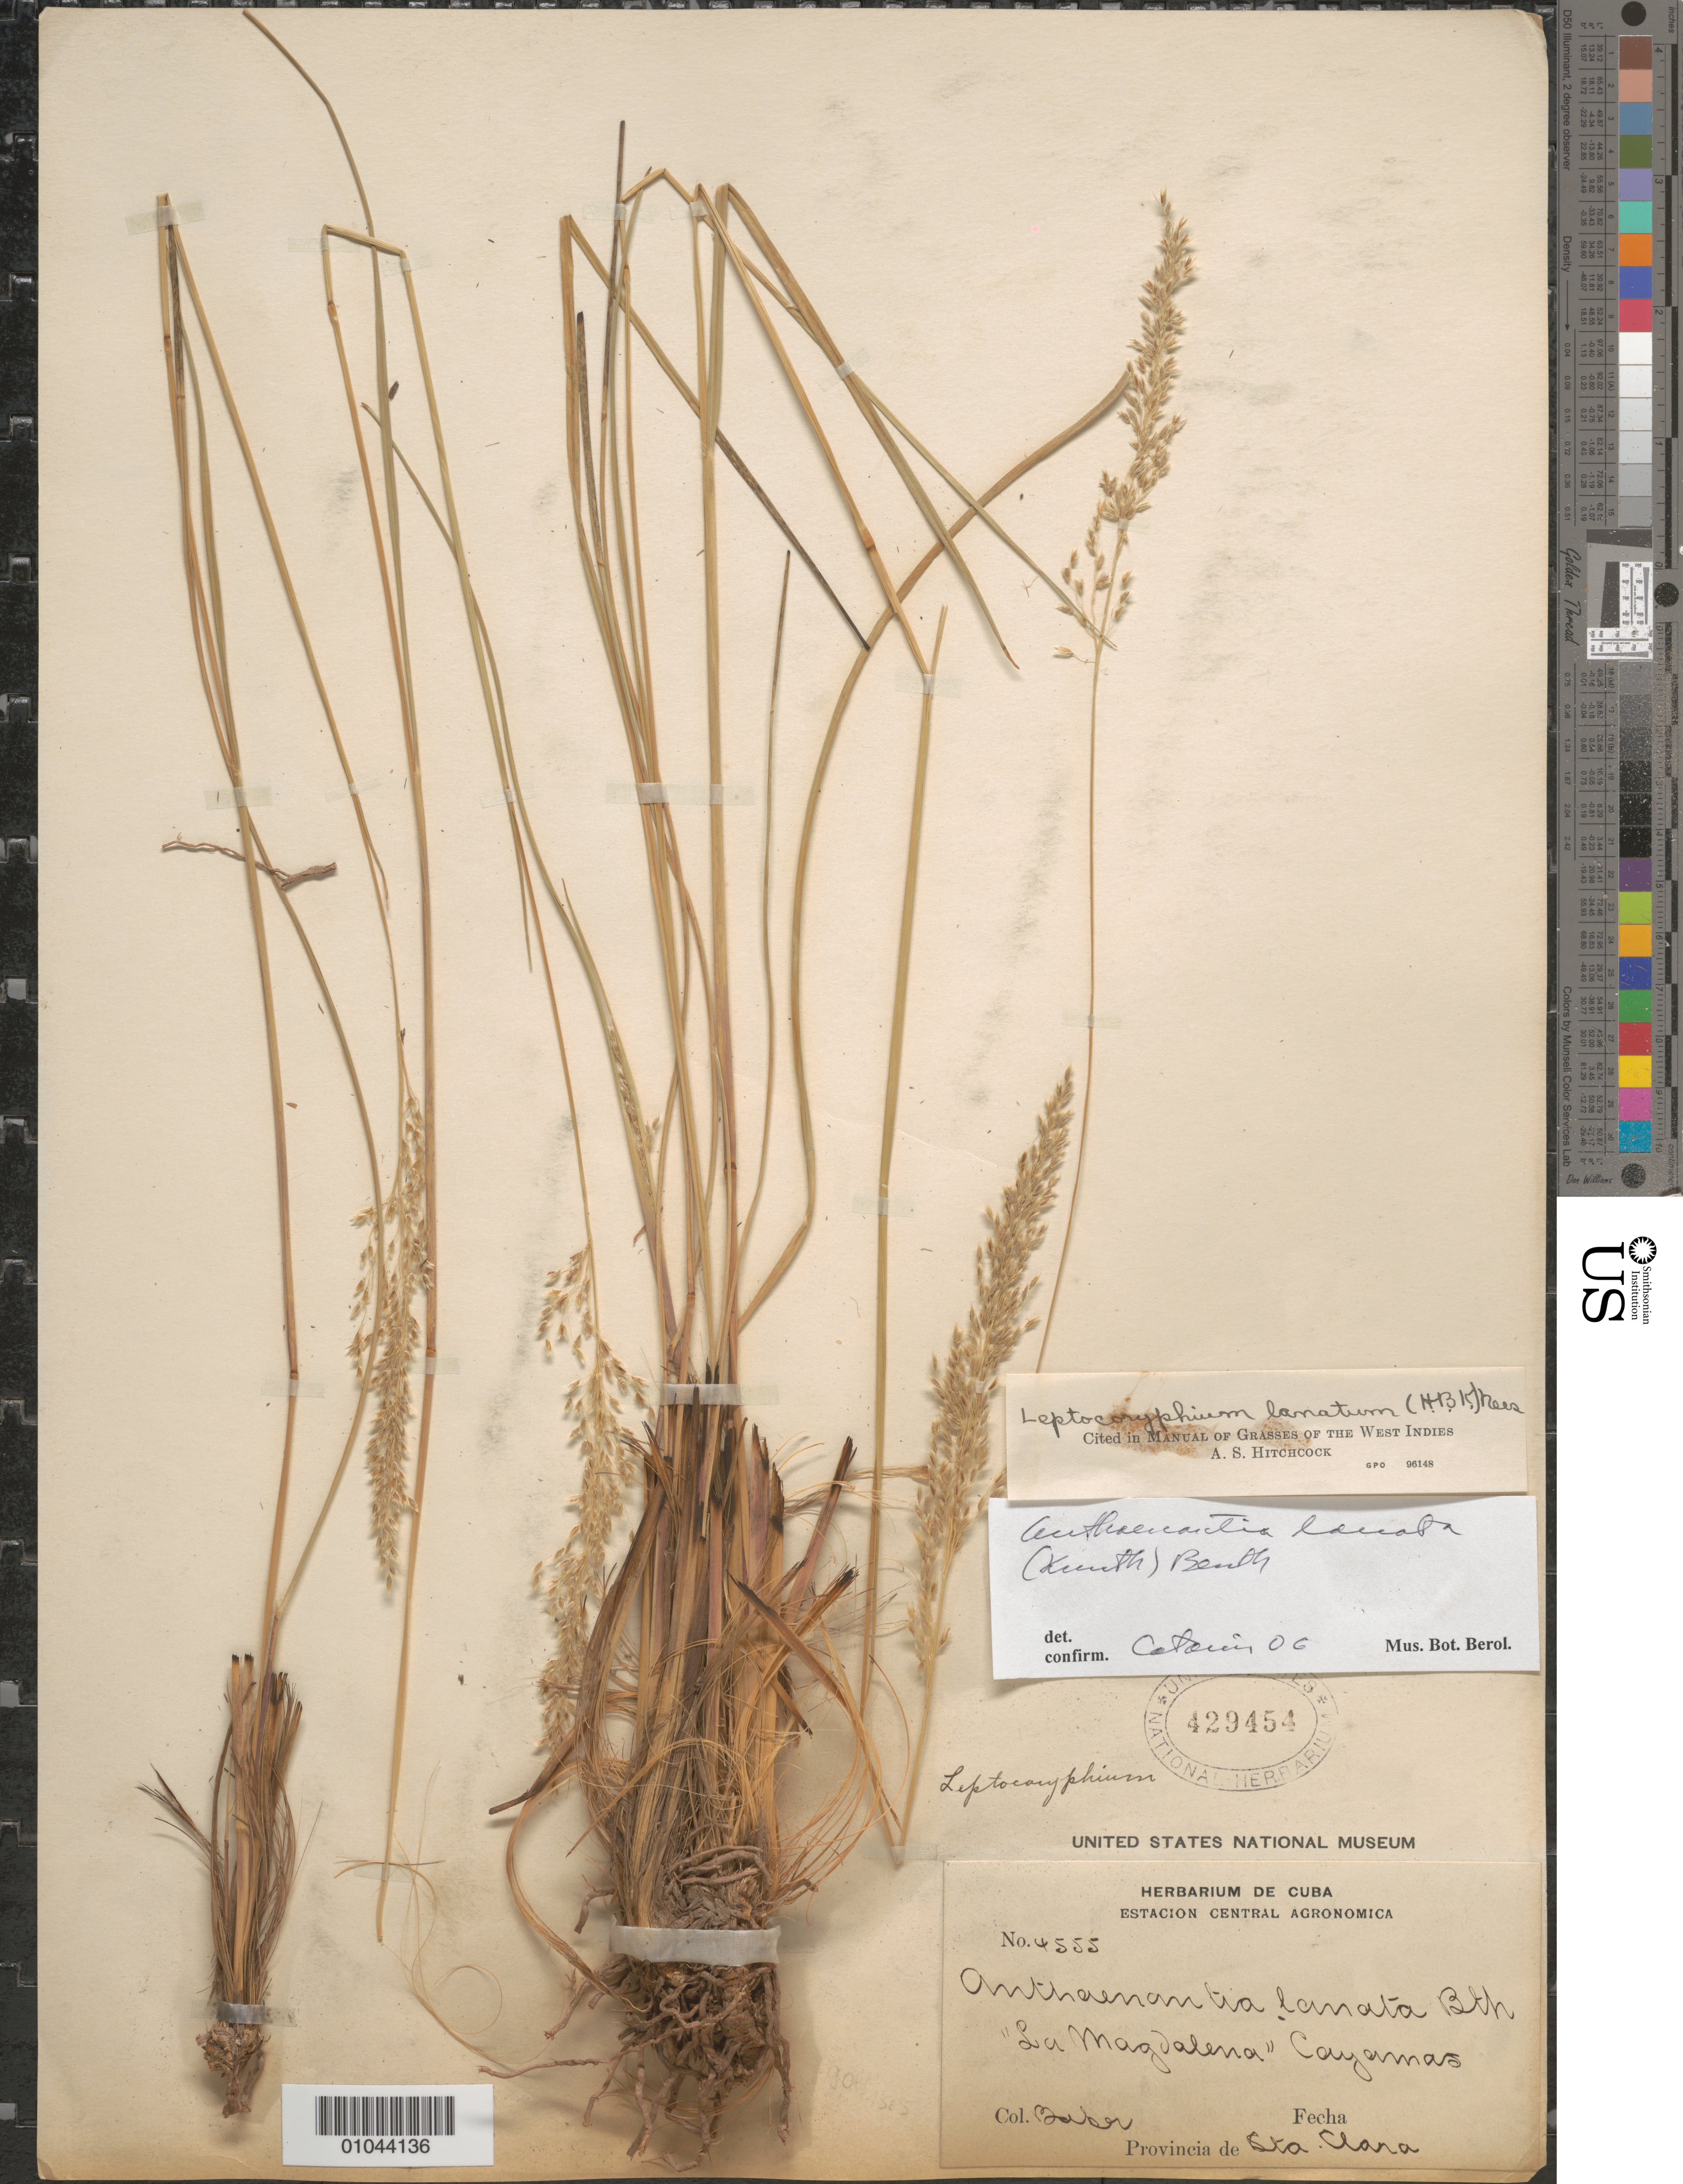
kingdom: Plantae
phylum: Tracheophyta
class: Liliopsida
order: Poales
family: Poaceae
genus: Leptocoryphium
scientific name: Leptocoryphium lanatum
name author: (Kunth) Nees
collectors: C. F. Baker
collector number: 4555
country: Cuba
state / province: Villa Clara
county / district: Santa Clara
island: Cuba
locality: "La Magdalena" Cayamas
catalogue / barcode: US 429454